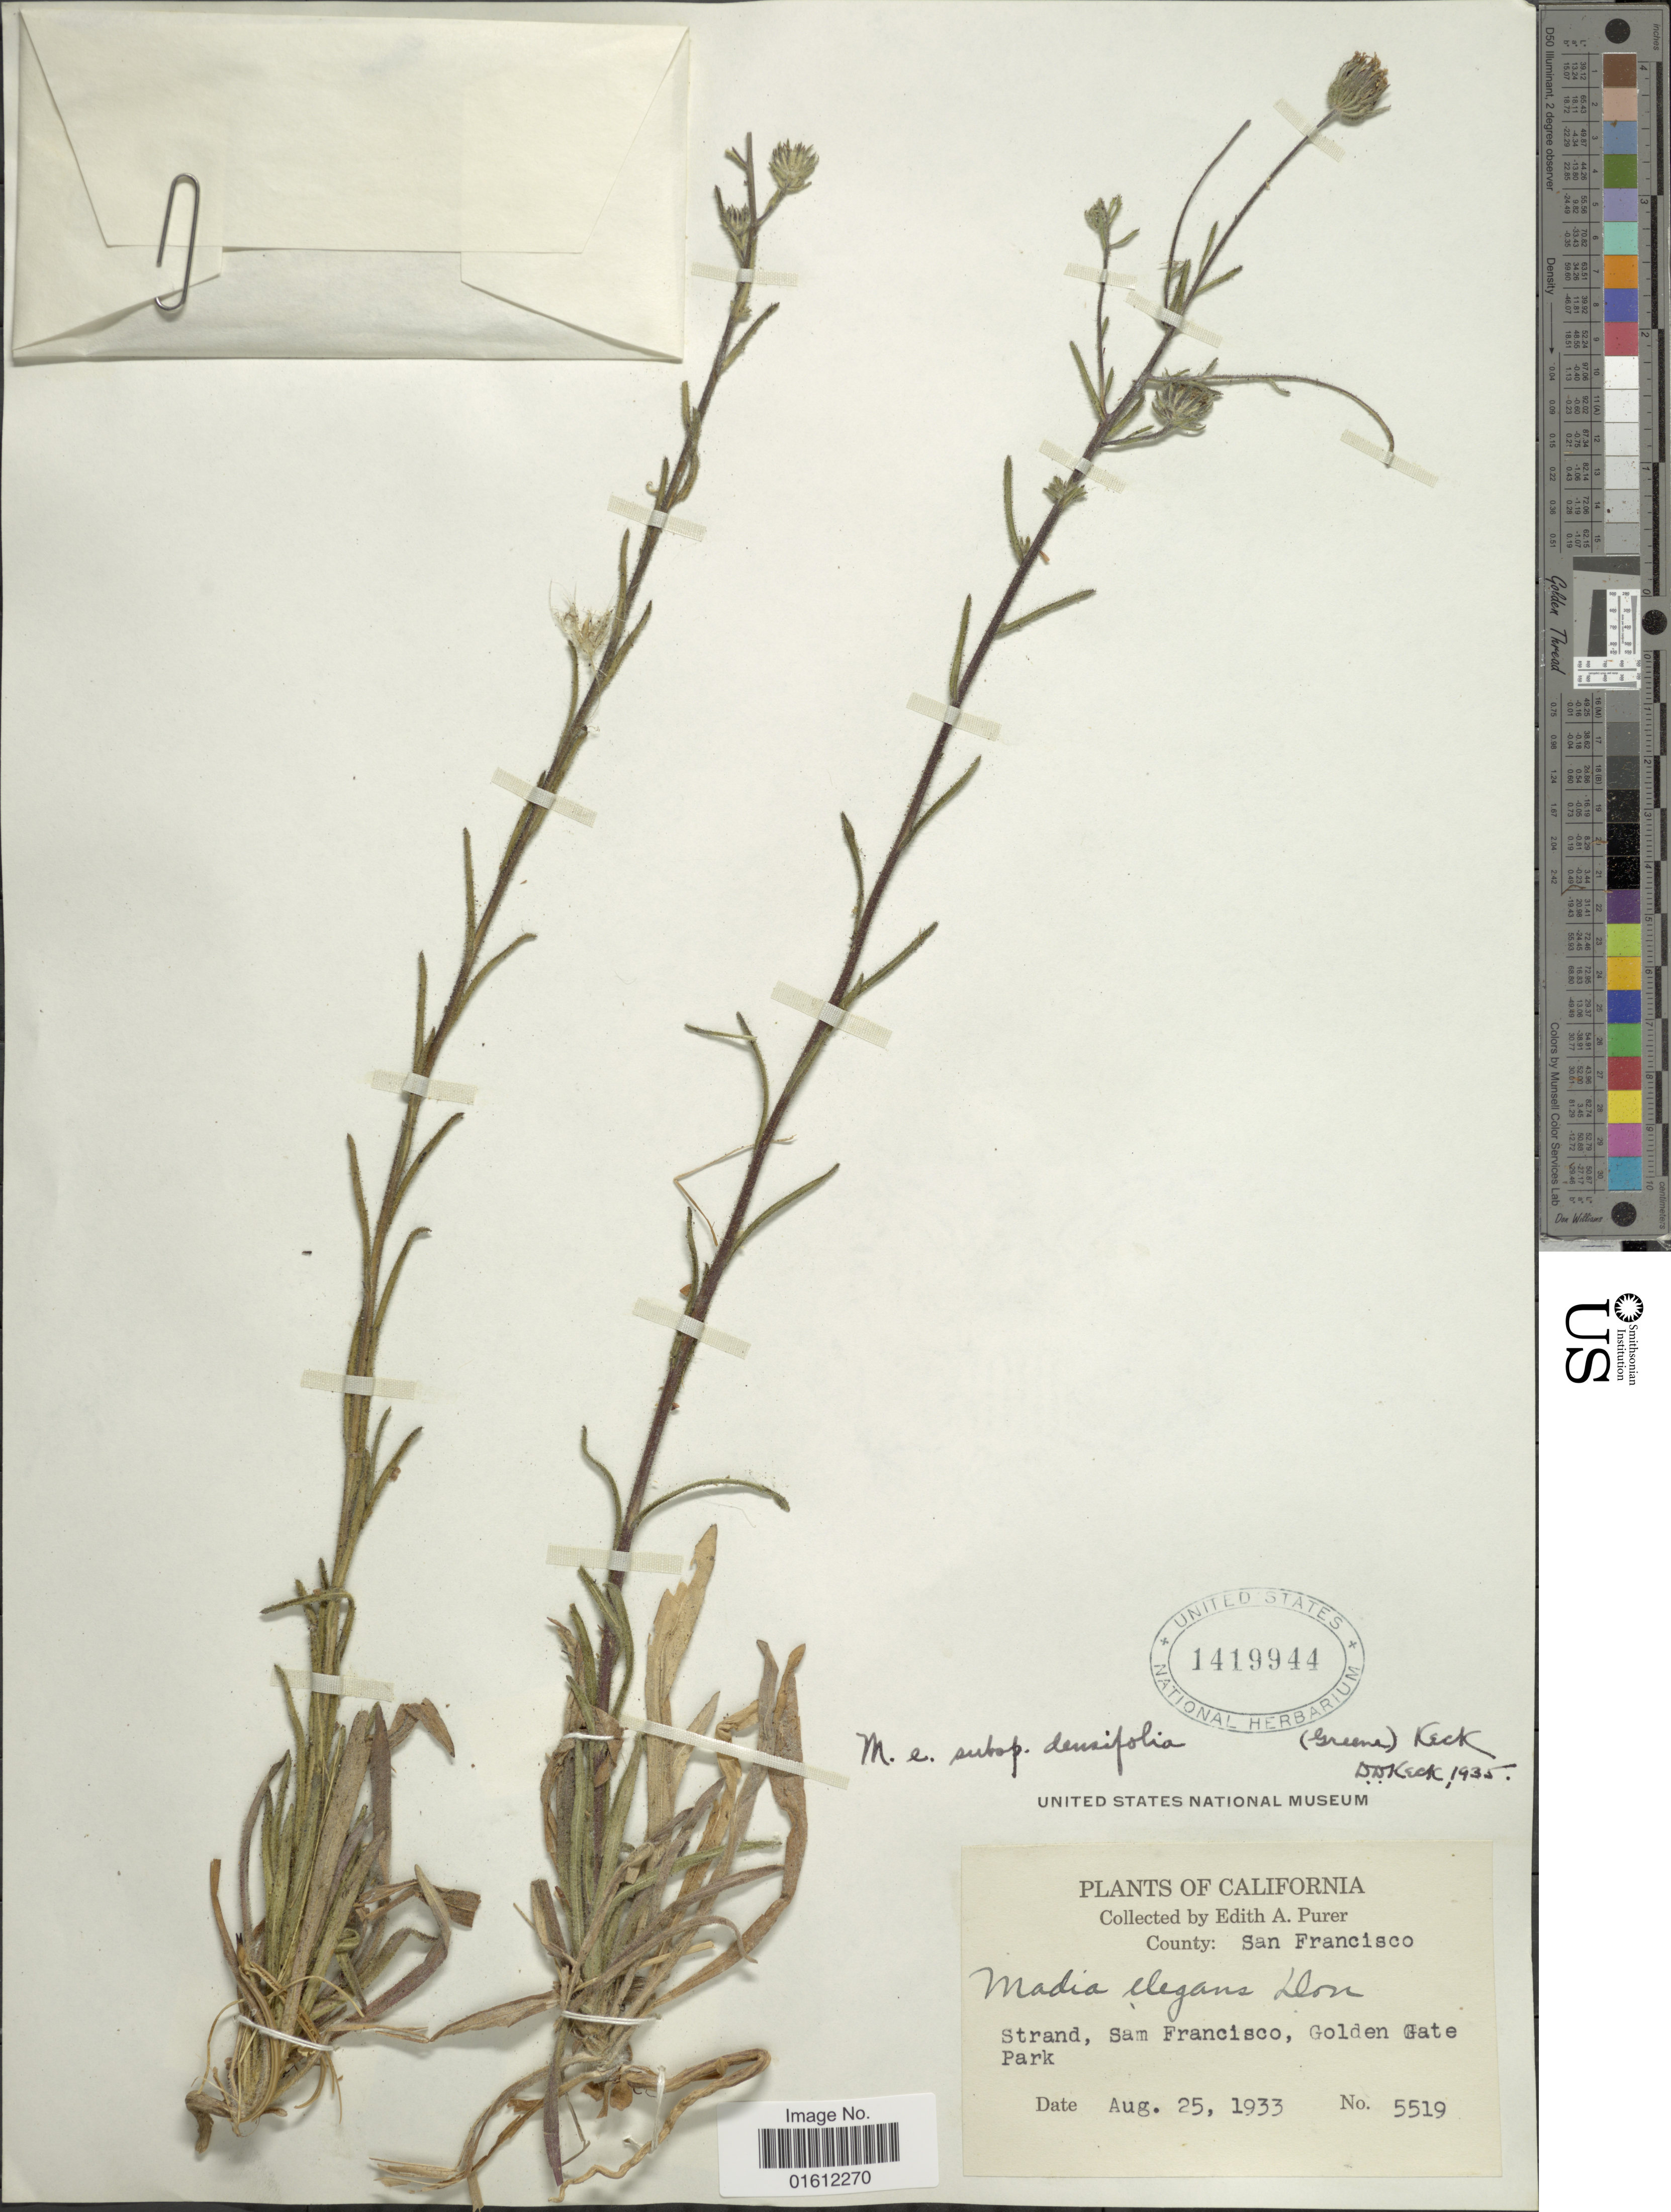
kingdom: Plantae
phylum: Tracheophyta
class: Magnoliopsida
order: Asterales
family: Asteraceae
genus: Madia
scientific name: Madia elegans subsp. densifolia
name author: (Greene) D.D. Keck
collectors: E. Purer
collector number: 5519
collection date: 1933-08-25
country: United States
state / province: California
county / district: San Francisco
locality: County; San Francisco, Strand, San Francisco, Golden Gate Park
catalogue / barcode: US 1419944